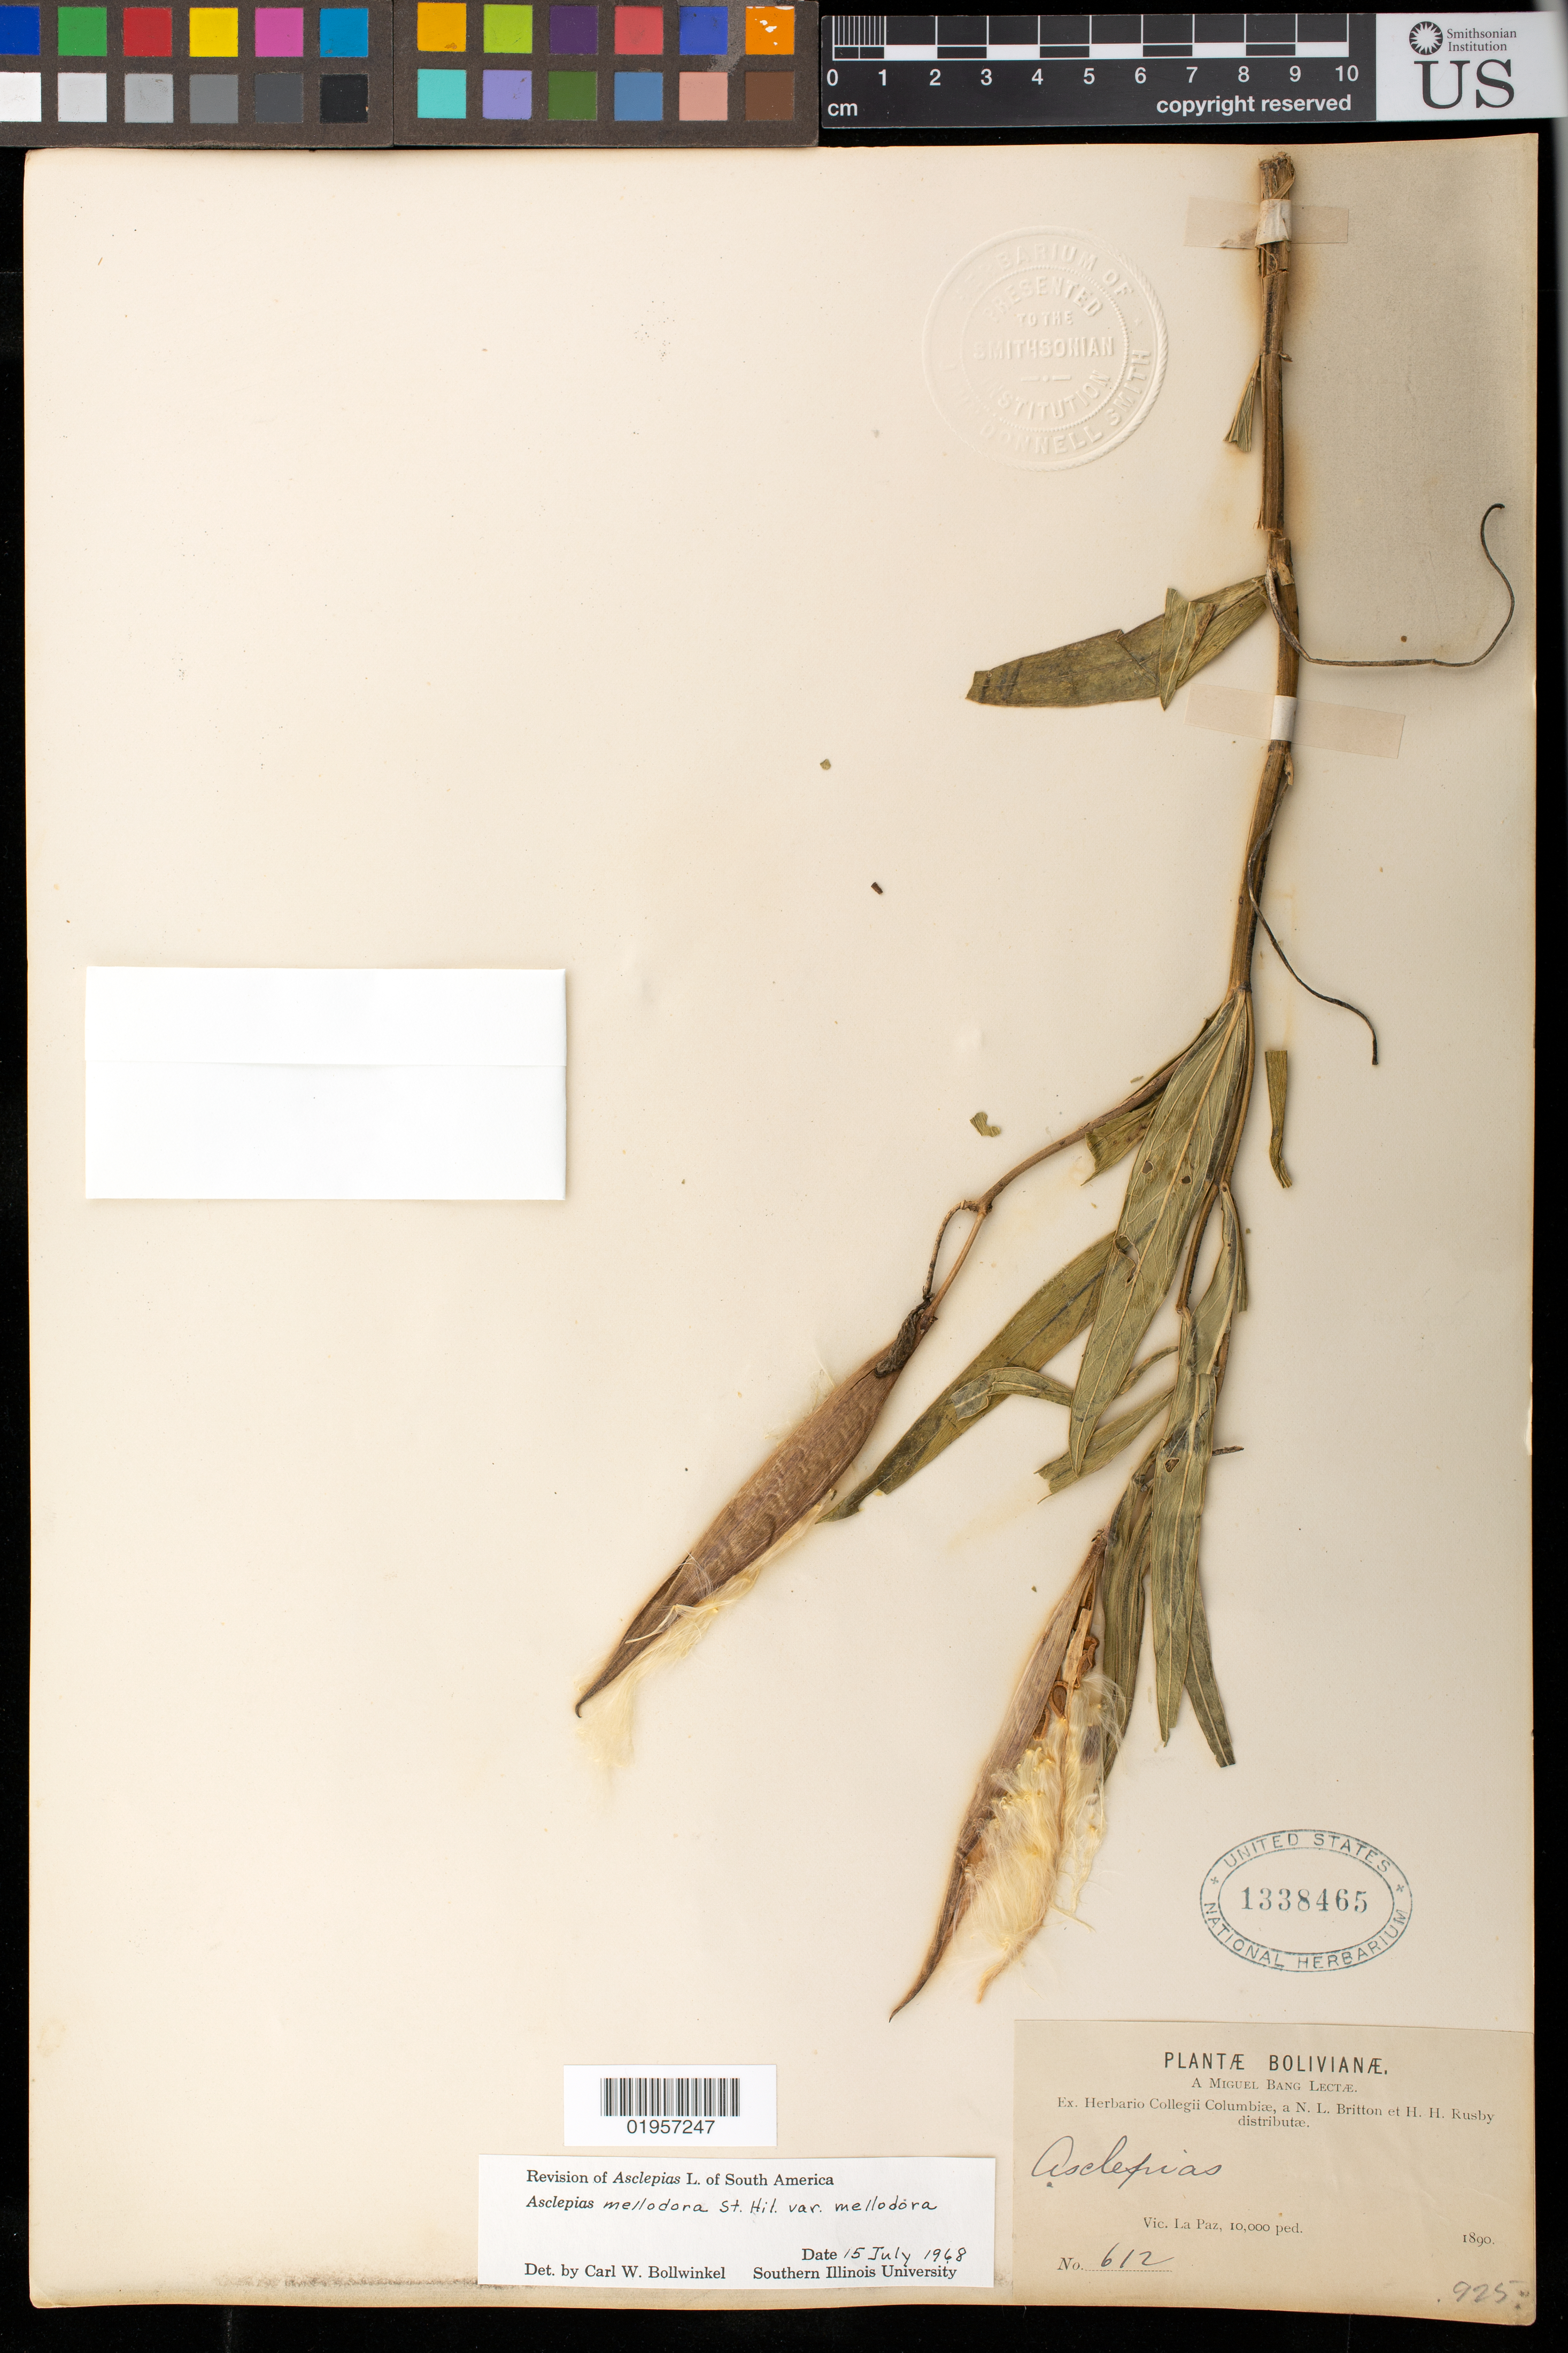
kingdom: Plantae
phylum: Tracheophyta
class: Magnoliopsida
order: Gentianales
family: Apocynaceae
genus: Asclepias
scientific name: Asclepias mellodora var. mellodora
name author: A. St.-Hil.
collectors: M. Bang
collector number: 612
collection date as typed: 1890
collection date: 1890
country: Bolivia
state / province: La Paz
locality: Vicinity of La Paz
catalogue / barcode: US 1338465